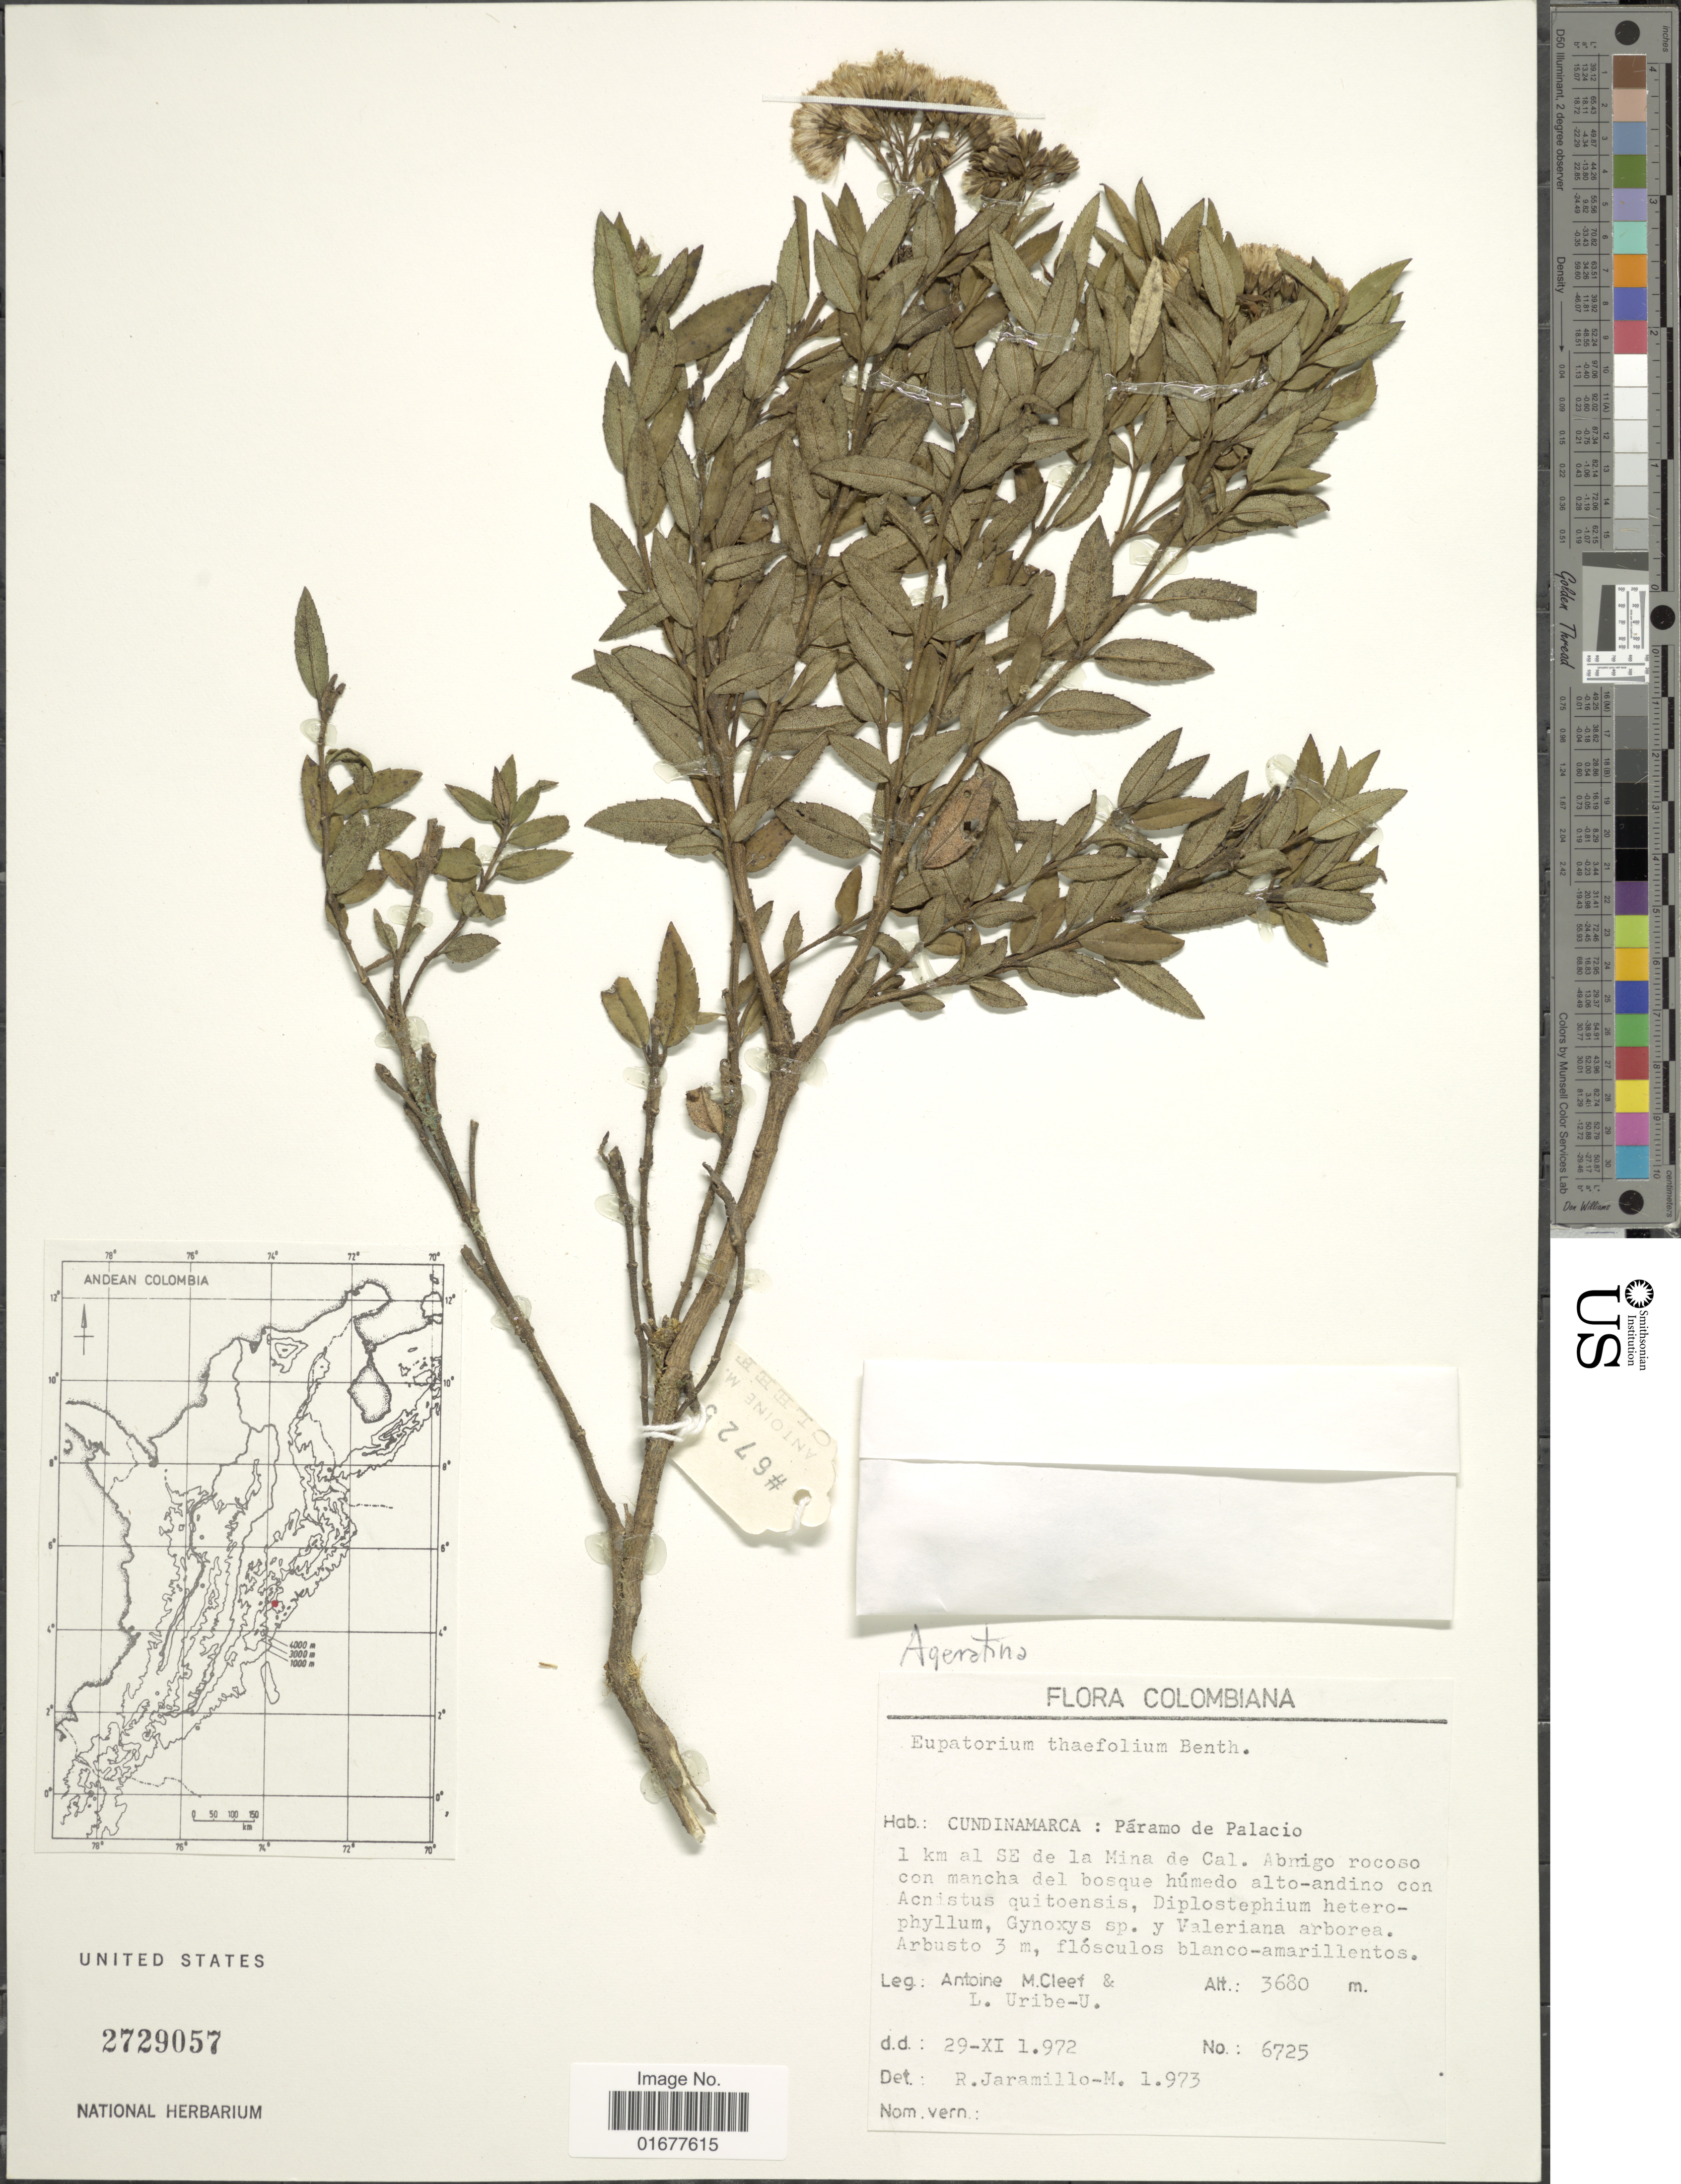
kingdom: Plantae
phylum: Tracheophyta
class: Magnoliopsida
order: Asterales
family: Asteraceae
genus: Ageratina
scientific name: Ageratina theaefolia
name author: (Benth.) R.M. King & H. Rob.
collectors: A. M. Cleef & L. Uribe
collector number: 6725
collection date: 1972-11-29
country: Colombia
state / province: Cundinamarca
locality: Paramo de Palacio, 1 km al SE de la Mina de Cal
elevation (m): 3680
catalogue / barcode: US 2729057